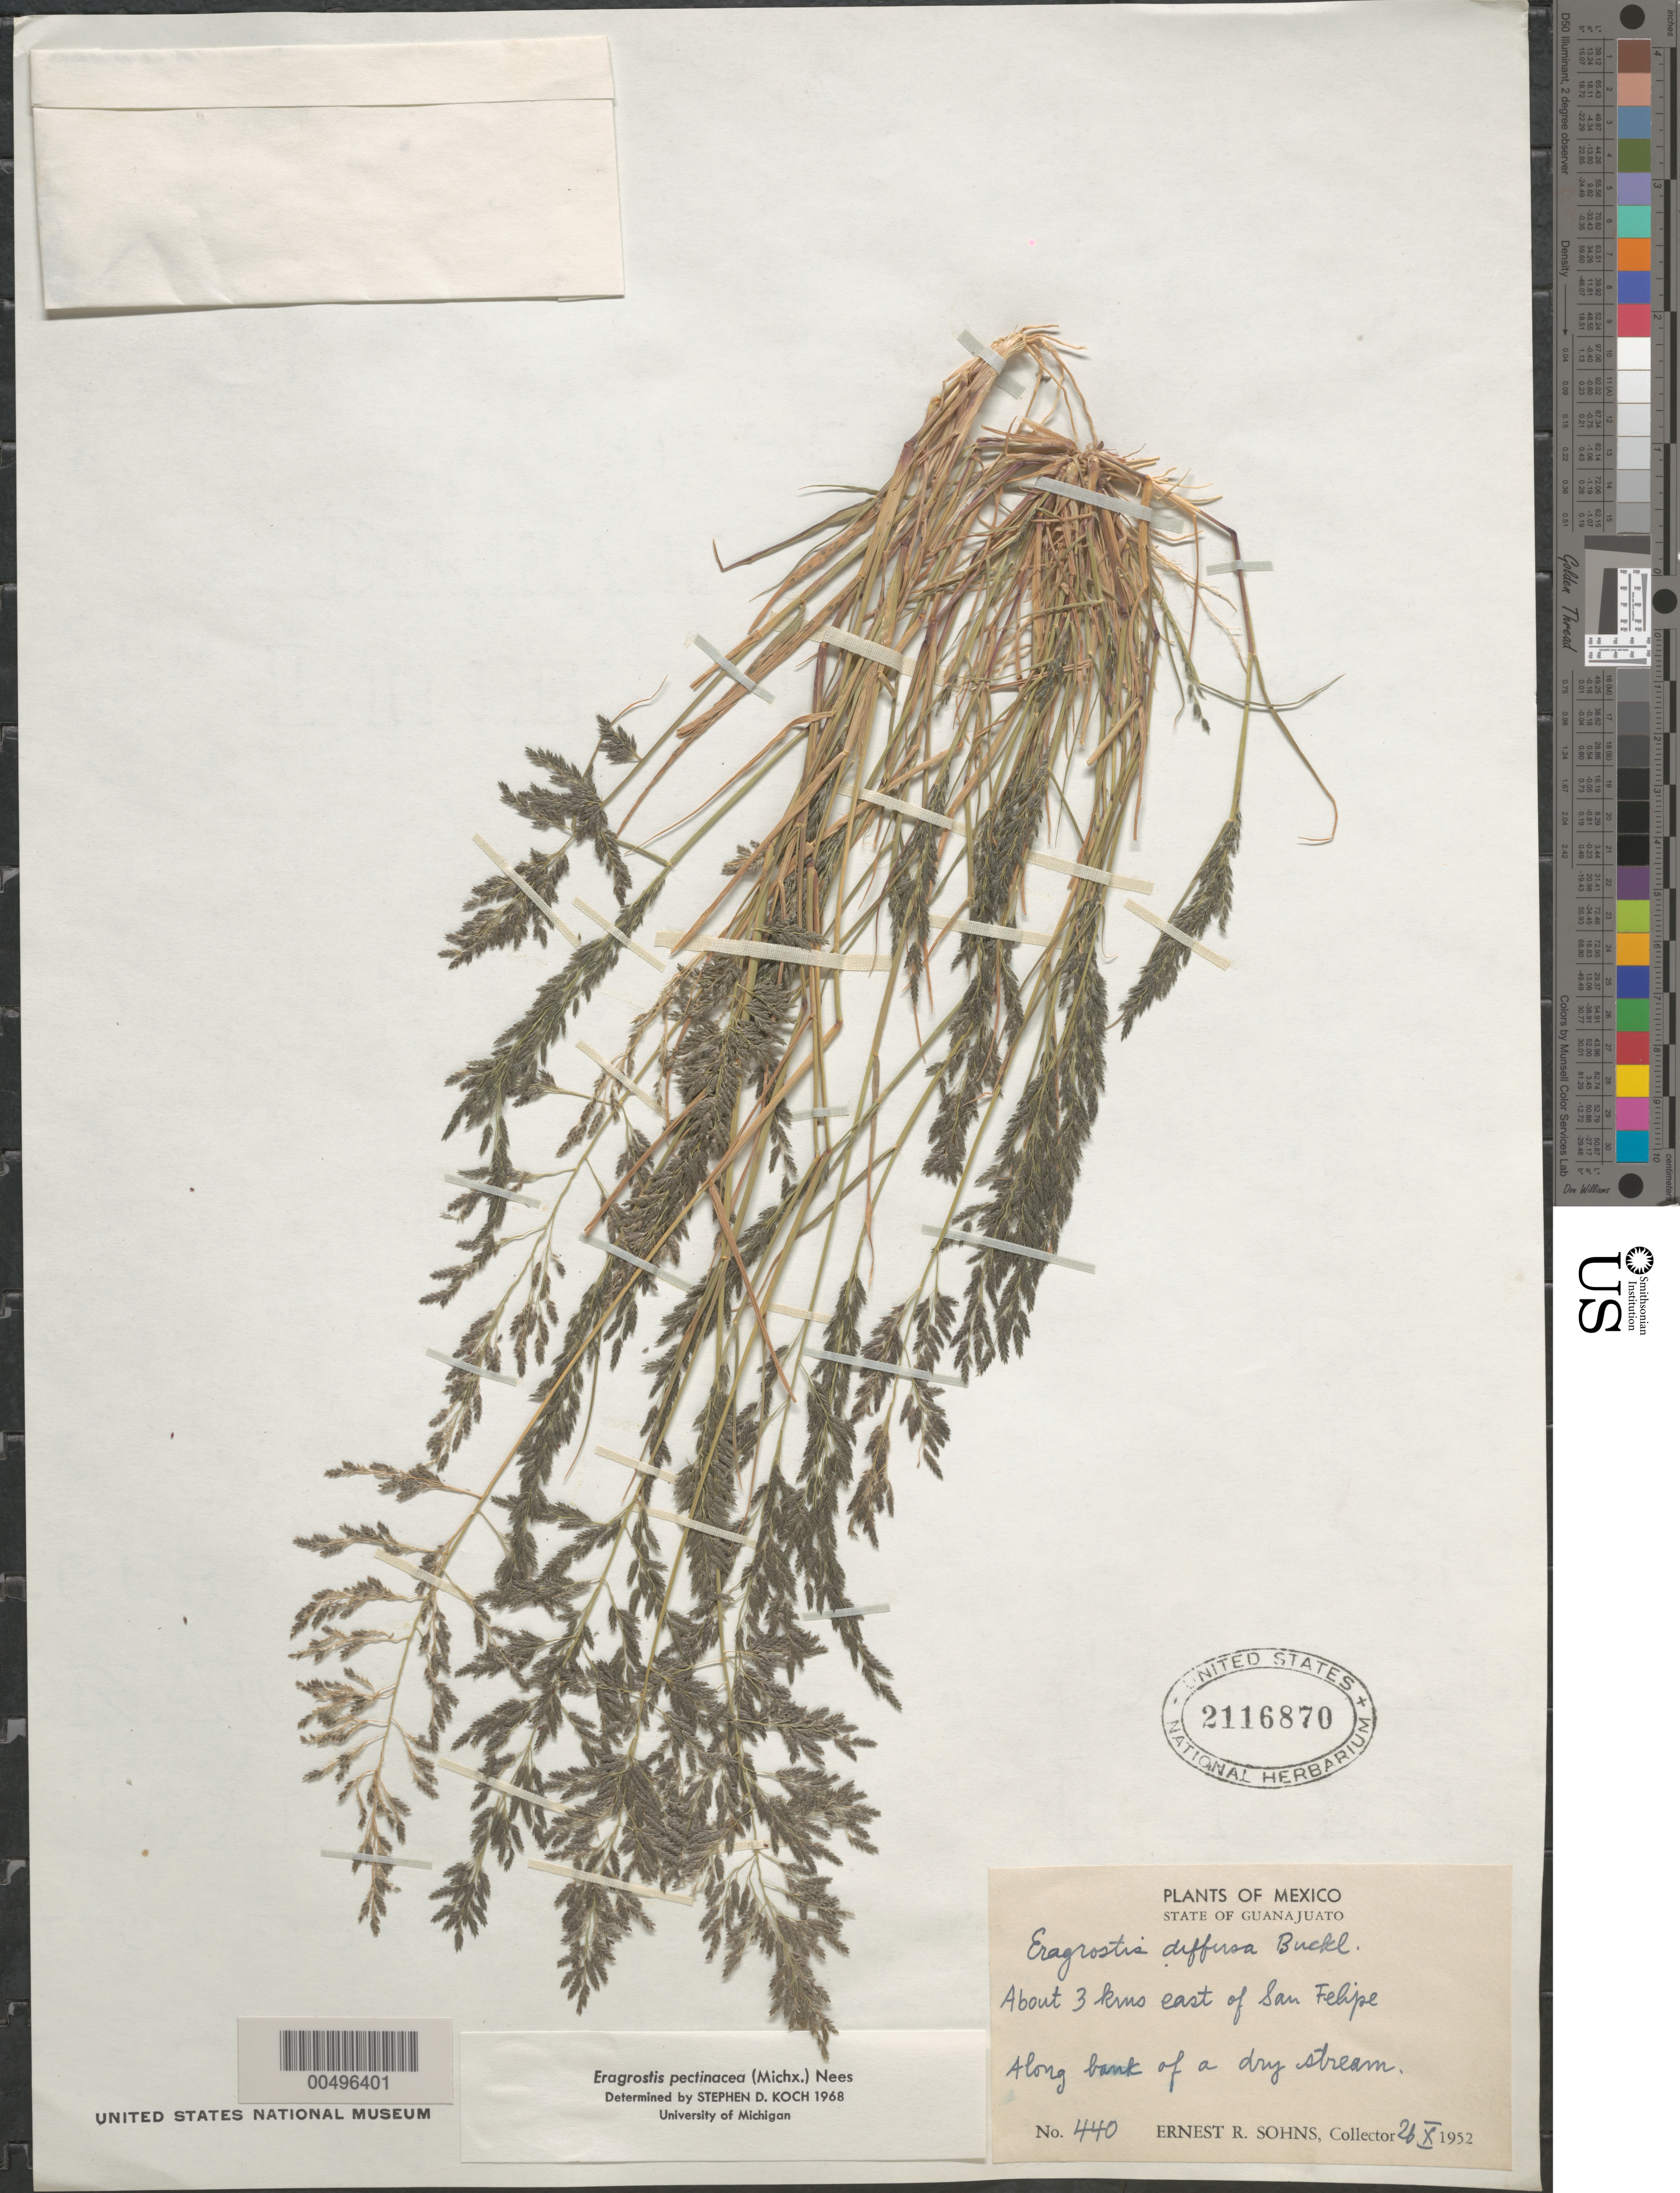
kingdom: Plantae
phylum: Tracheophyta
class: Liliopsida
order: Poales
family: Poaceae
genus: Eragrostis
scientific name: Eragrostis pectinacea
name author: (Michx.) Nees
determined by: Koch, S. D.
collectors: E. R. Sohns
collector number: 440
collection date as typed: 26 Oct 1952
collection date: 1952-10-26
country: Mexico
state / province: Guanajuato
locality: About 3 km E of San Felipe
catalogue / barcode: US 2116870